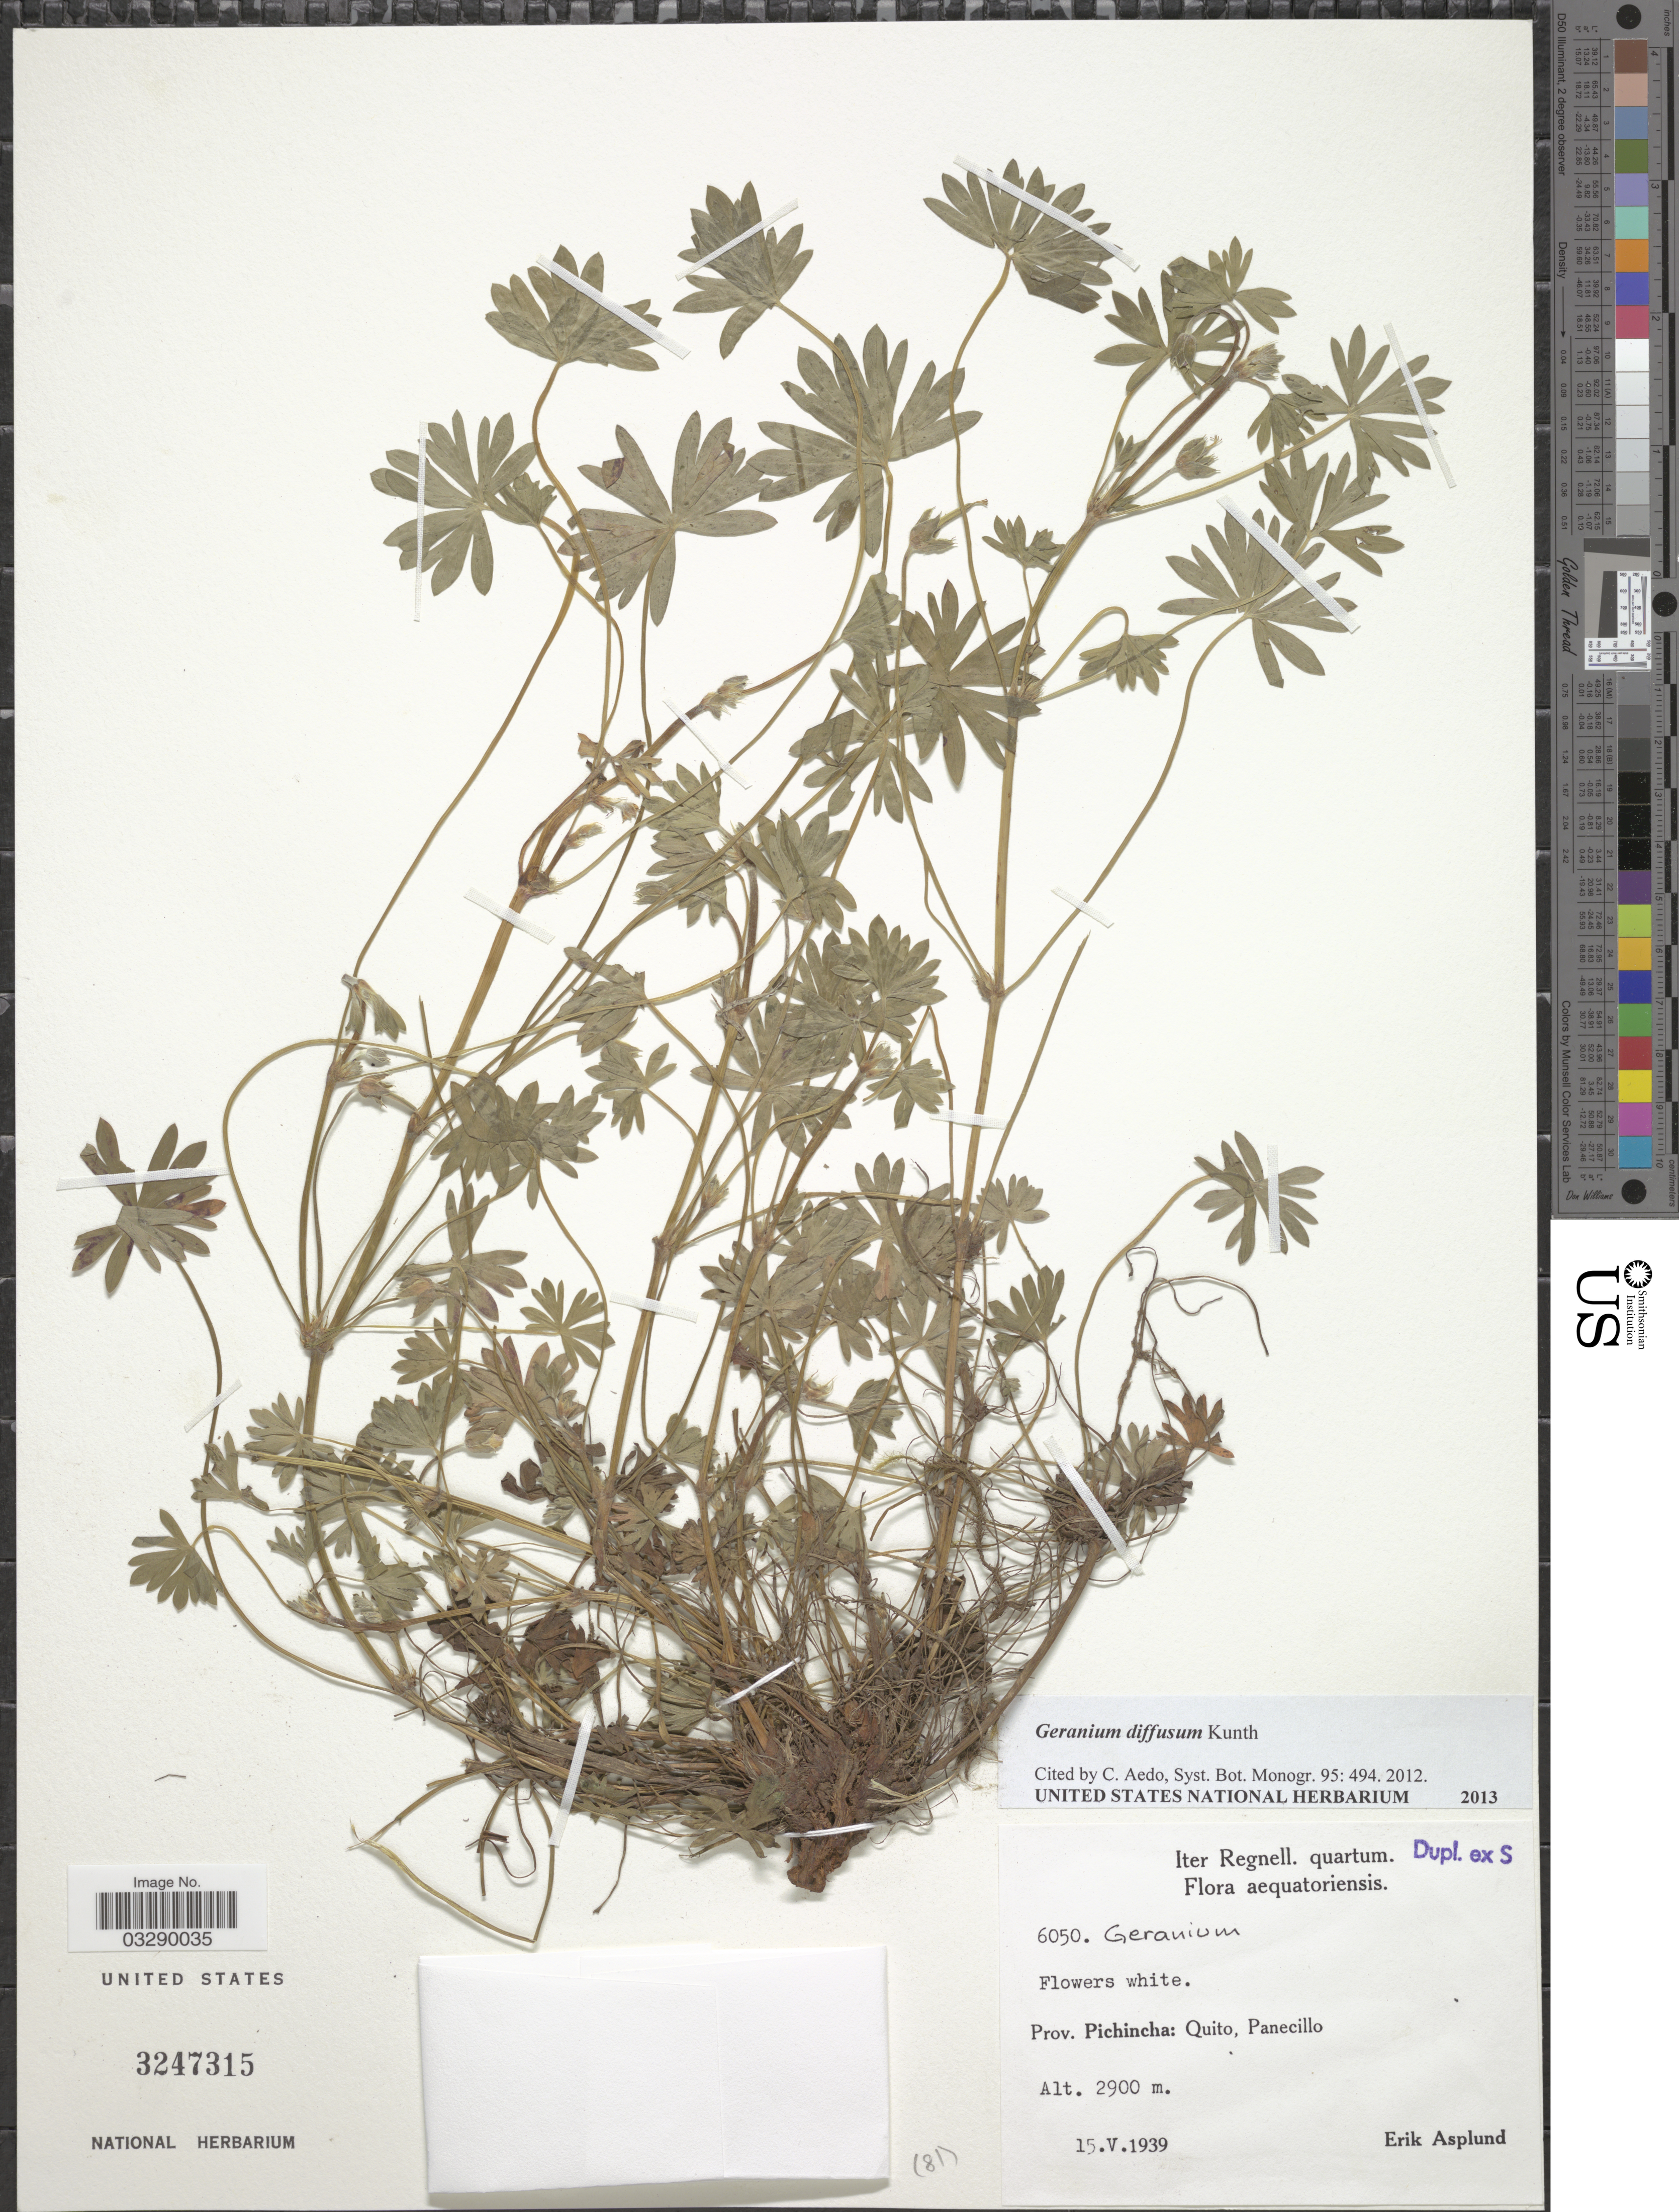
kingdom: Plantae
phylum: Tracheophyta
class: Magnoliopsida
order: Geraniales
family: Geraniaceae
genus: Geranium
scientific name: Geranium diffusum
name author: Kunth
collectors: E. Asplund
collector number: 6050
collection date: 1939-05-15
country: Ecuador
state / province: Pichincha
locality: Aequatoriensis. Quito, Panecillo.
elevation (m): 2900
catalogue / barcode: US 3247315